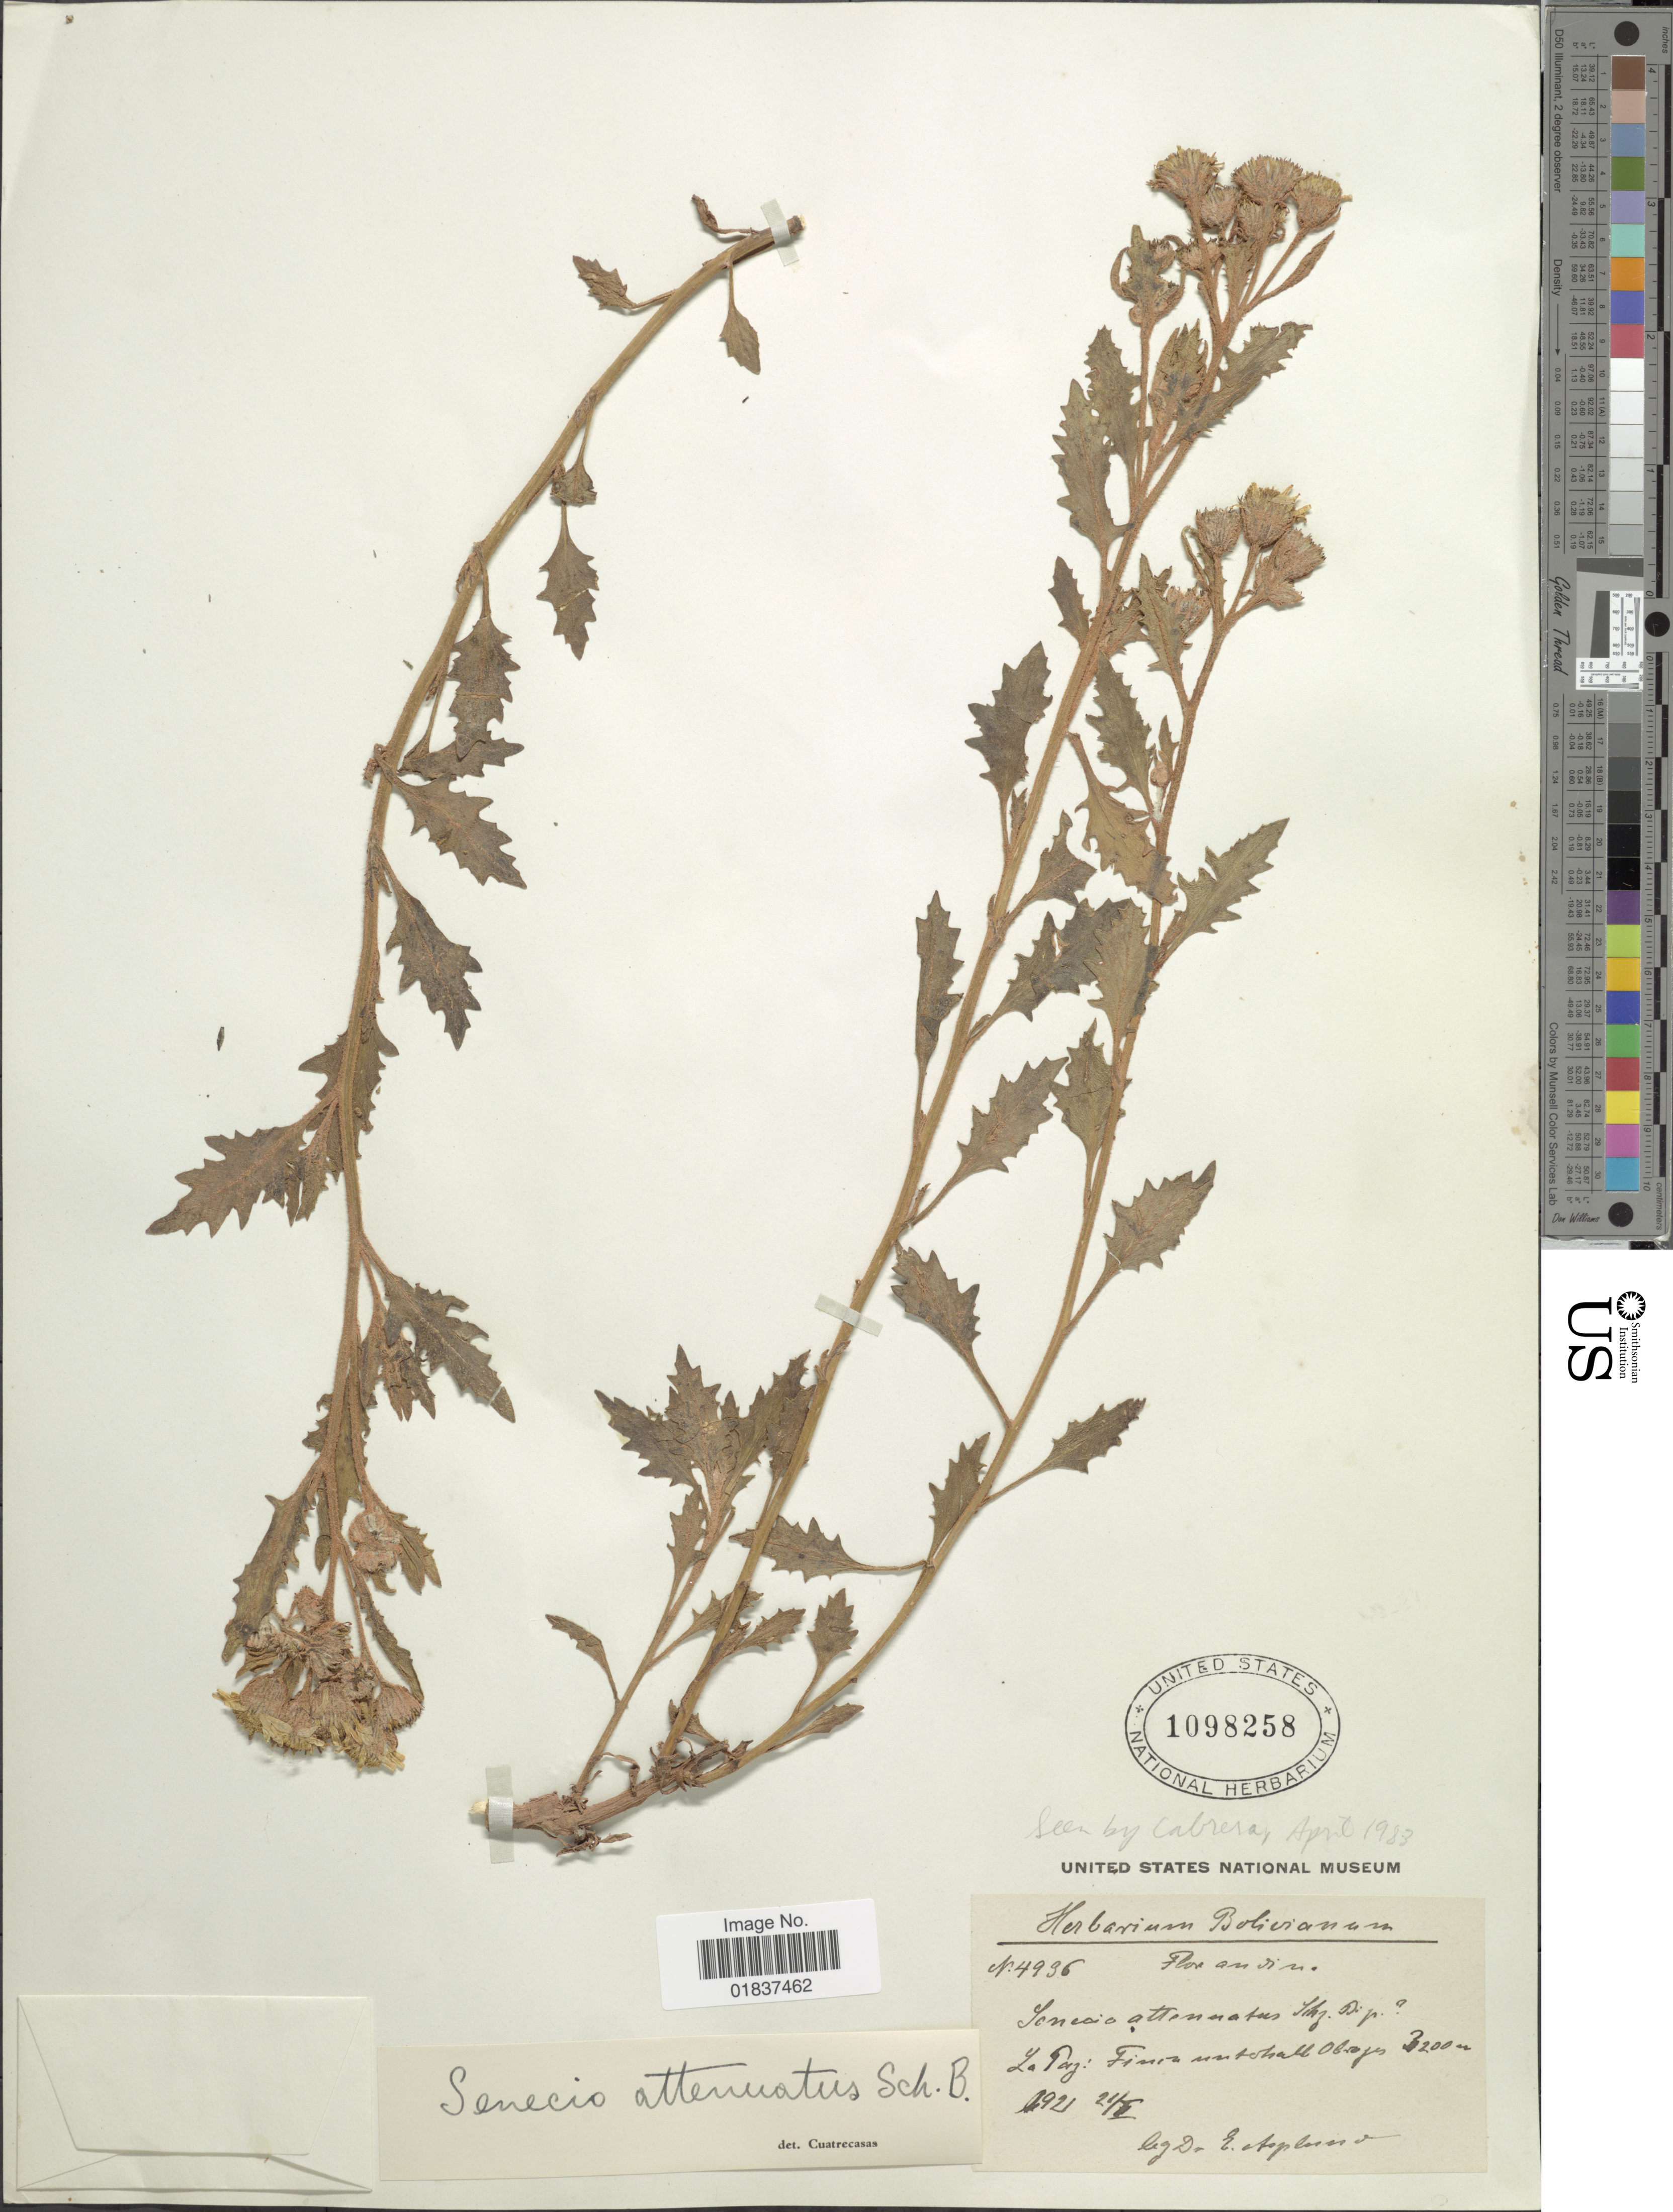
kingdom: Plantae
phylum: Tracheophyta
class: Magnoliopsida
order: Asterales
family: Asteraceae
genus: Senecio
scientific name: Senecio attenuatus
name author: Sch. Bip. ex Rusby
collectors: E. Asplund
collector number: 4996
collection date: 1921-01-21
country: Bolivia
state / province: La Paz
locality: La Paz: Obrajes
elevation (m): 3200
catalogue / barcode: US 1098258